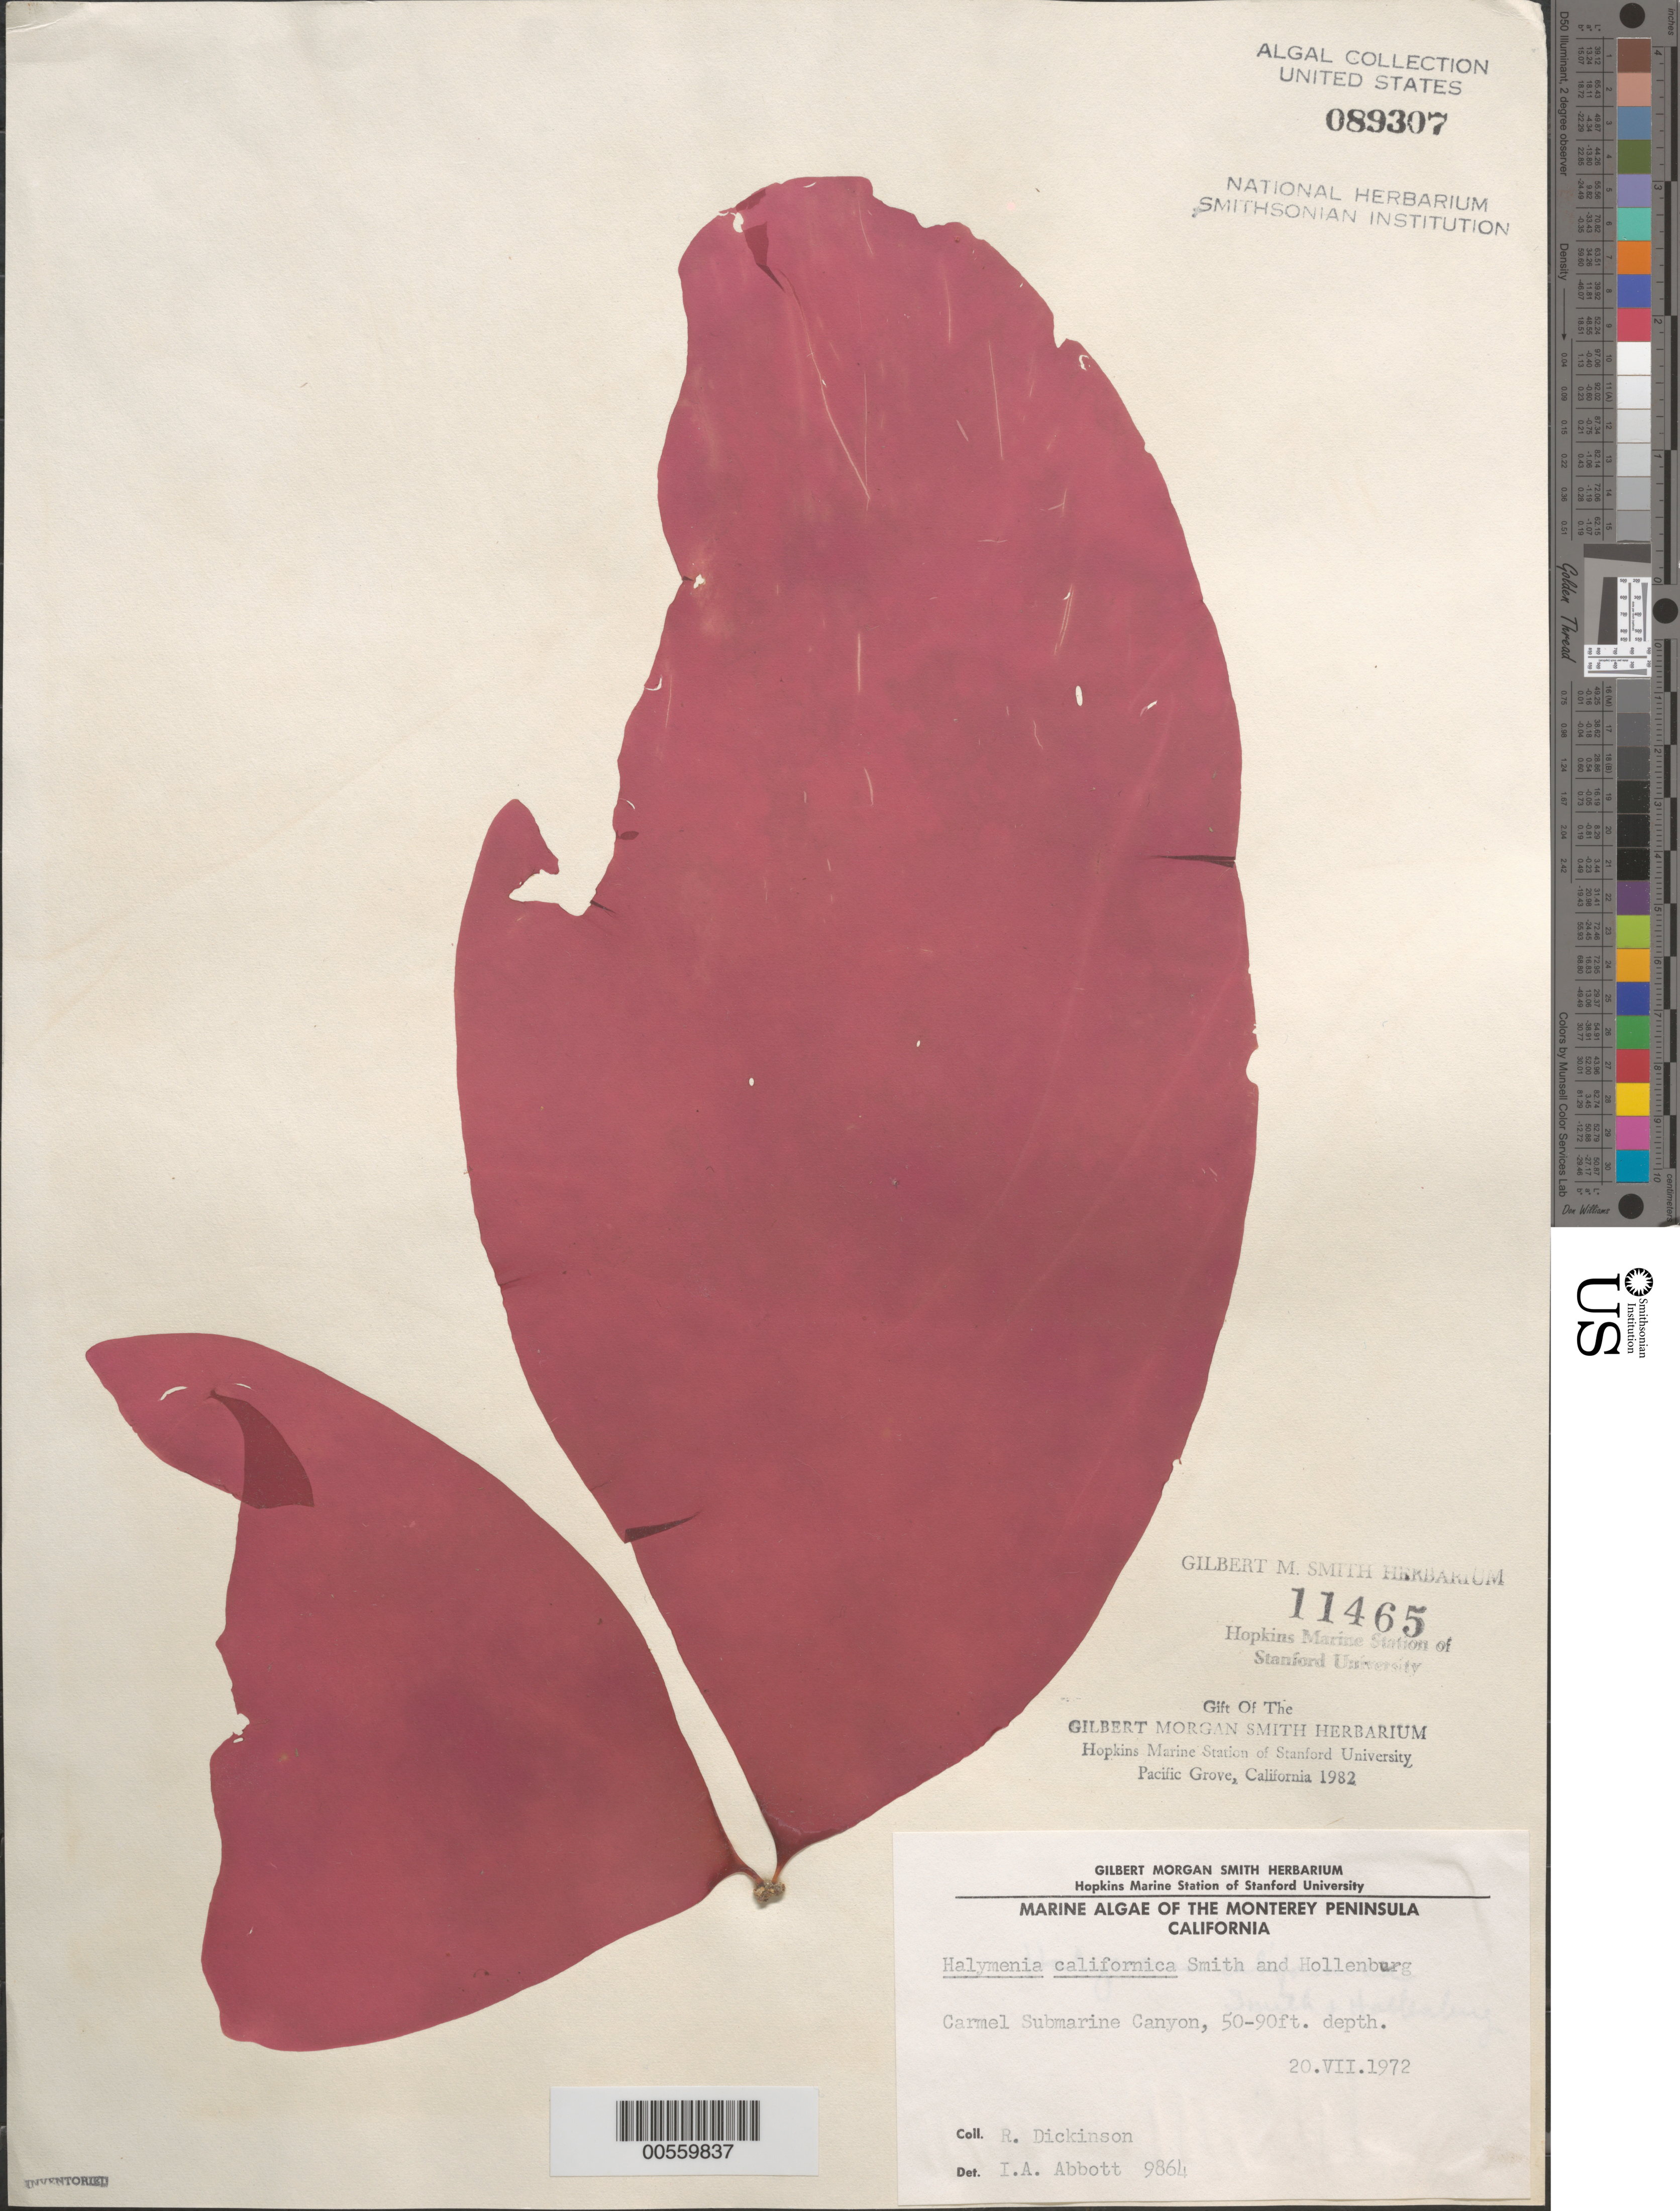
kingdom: Plantae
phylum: Rhodophyta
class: Florideophyceae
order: Halymeniales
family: Halymeniaceae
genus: Halymenia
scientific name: Halymenia californica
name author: G.M. Sm. & Hollenb.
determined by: Abbott, Isabella A.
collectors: R. Dickinson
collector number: IAA 9864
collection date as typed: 20 Jul 1972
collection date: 1972-07-20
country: United States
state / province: California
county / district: Monterey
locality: Carmel Submarine Canyon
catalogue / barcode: US 89307